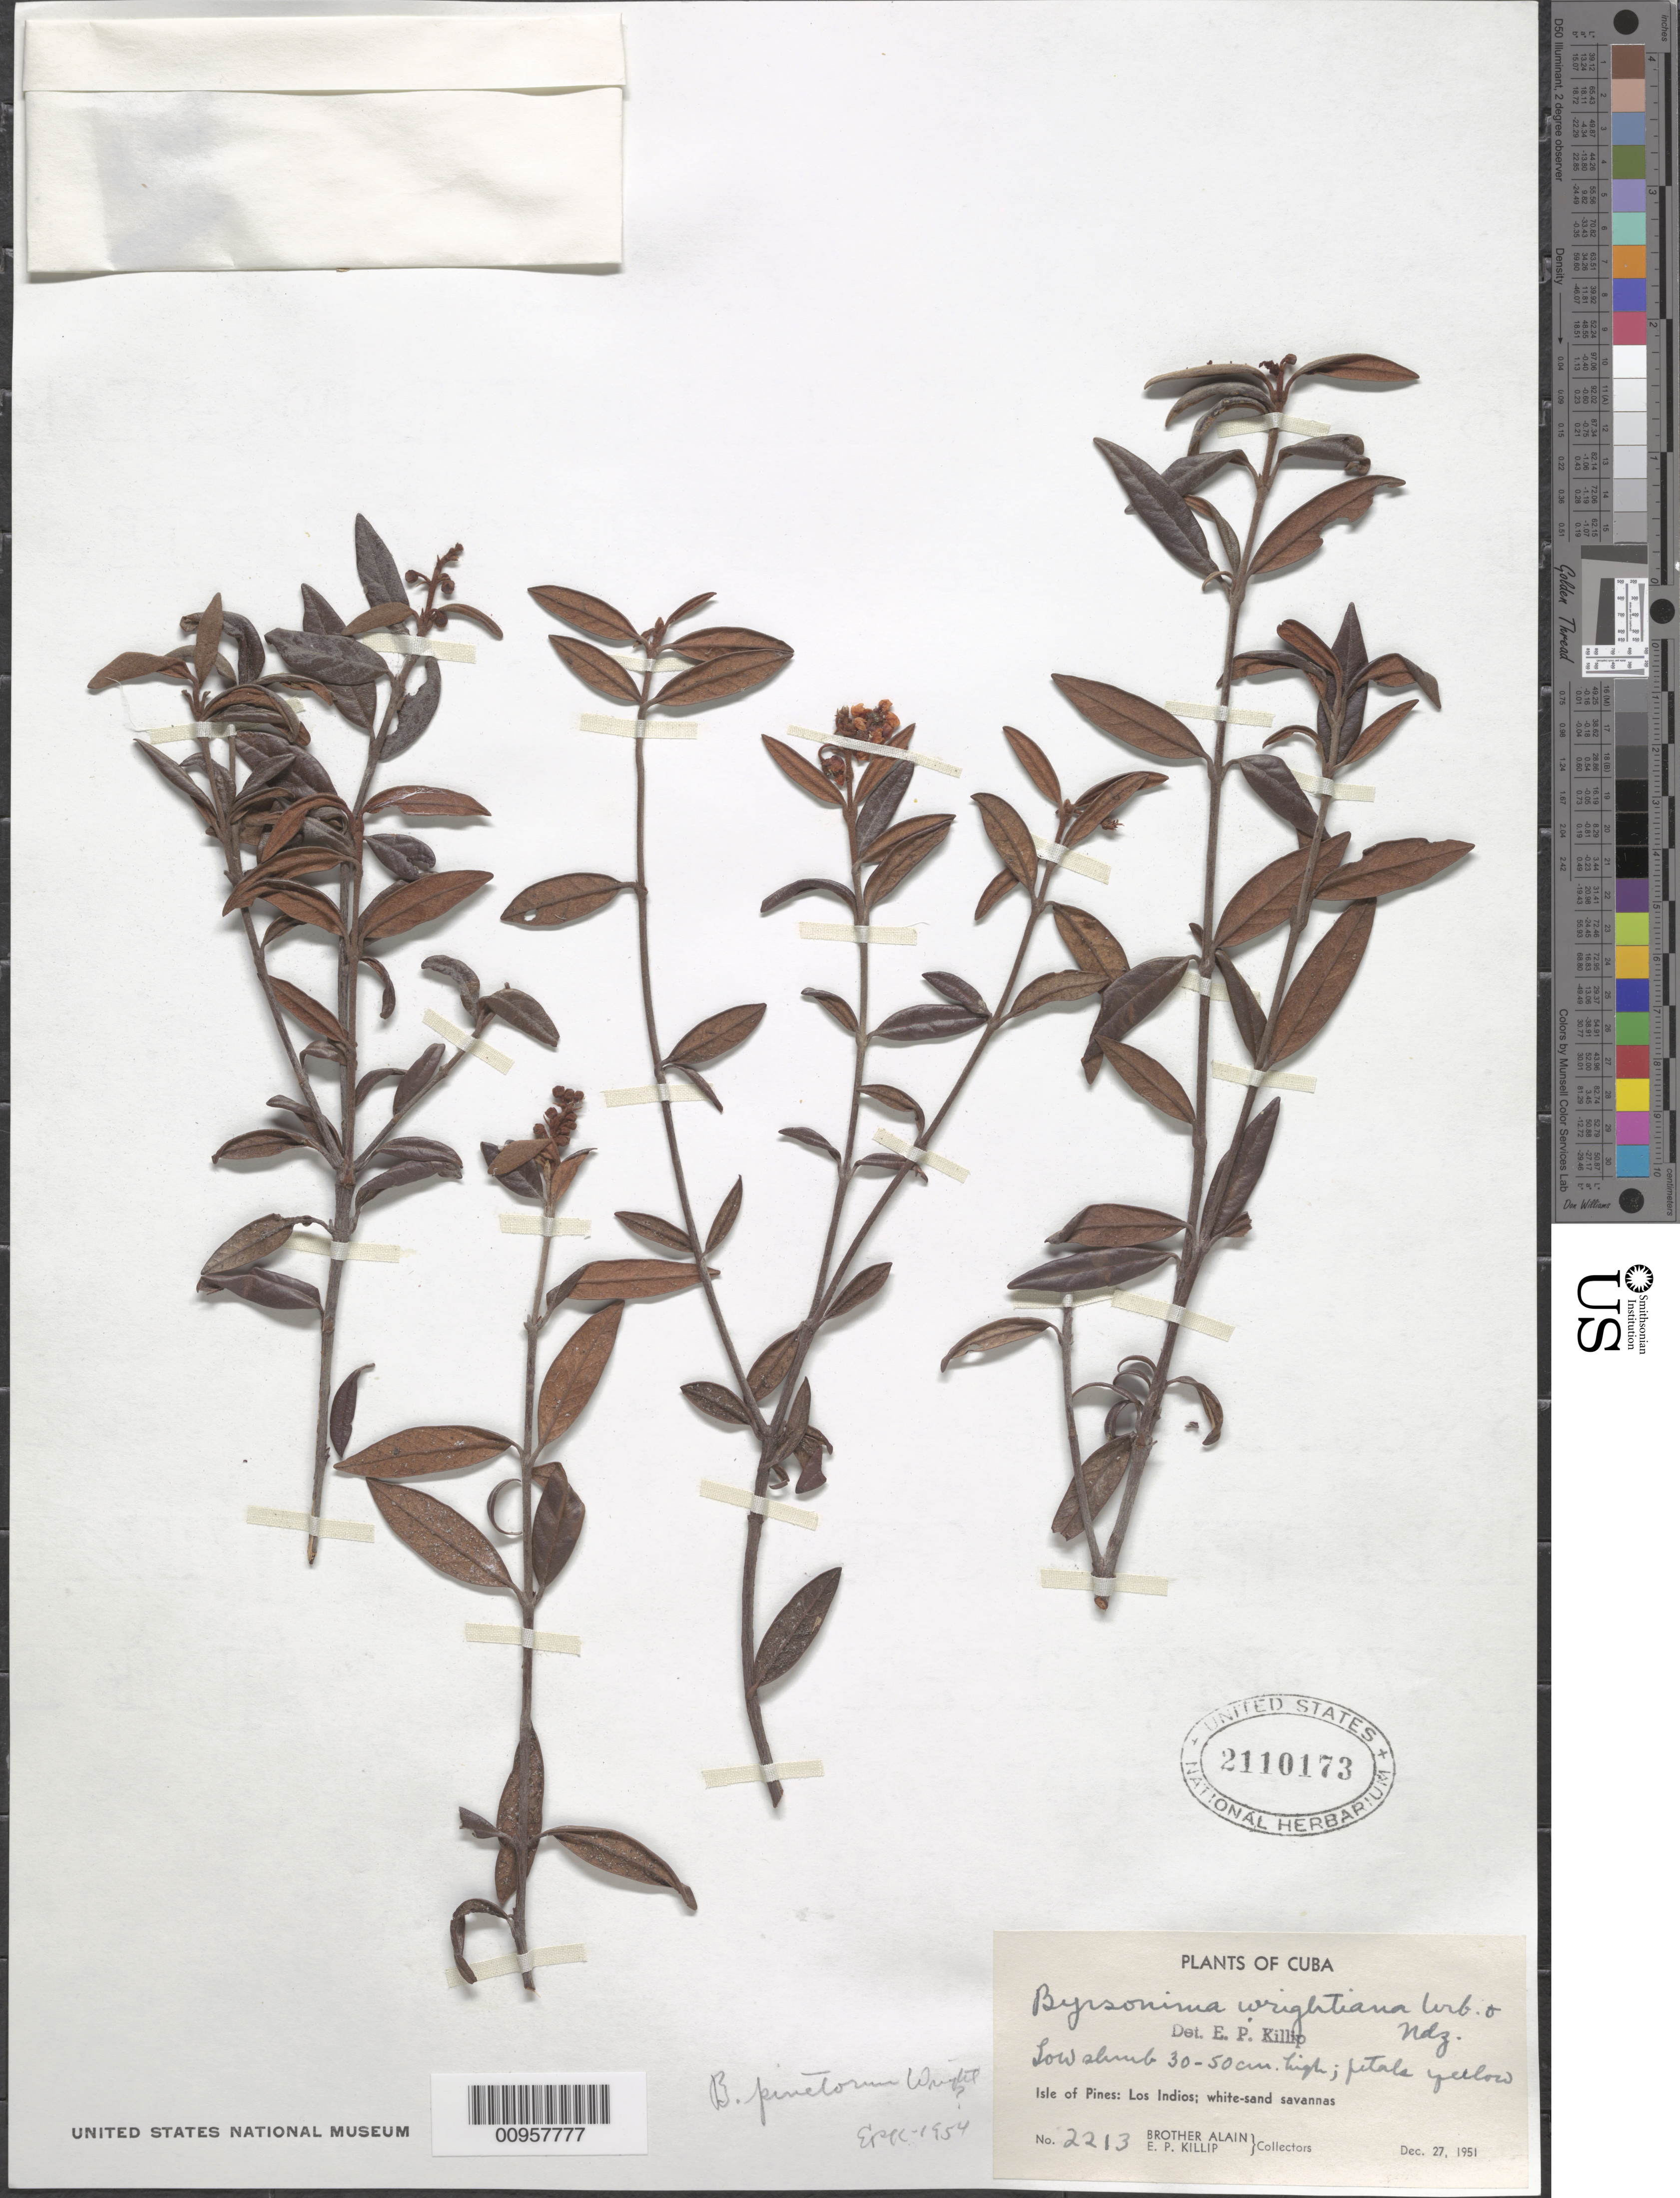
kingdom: Plantae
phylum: Tracheophyta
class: Magnoliopsida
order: Malpighiales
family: Malpighiaceae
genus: Byrsonima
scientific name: Byrsonima pinetorum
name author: C. Wright in Griseb.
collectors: A. H. Liogier & E. P. Killip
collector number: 2213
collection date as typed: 27 Dec 1951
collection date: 1951-12-27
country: Cuba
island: Isla de la Juventud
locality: Los Indios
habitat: White-sand savannas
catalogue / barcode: US 2110173